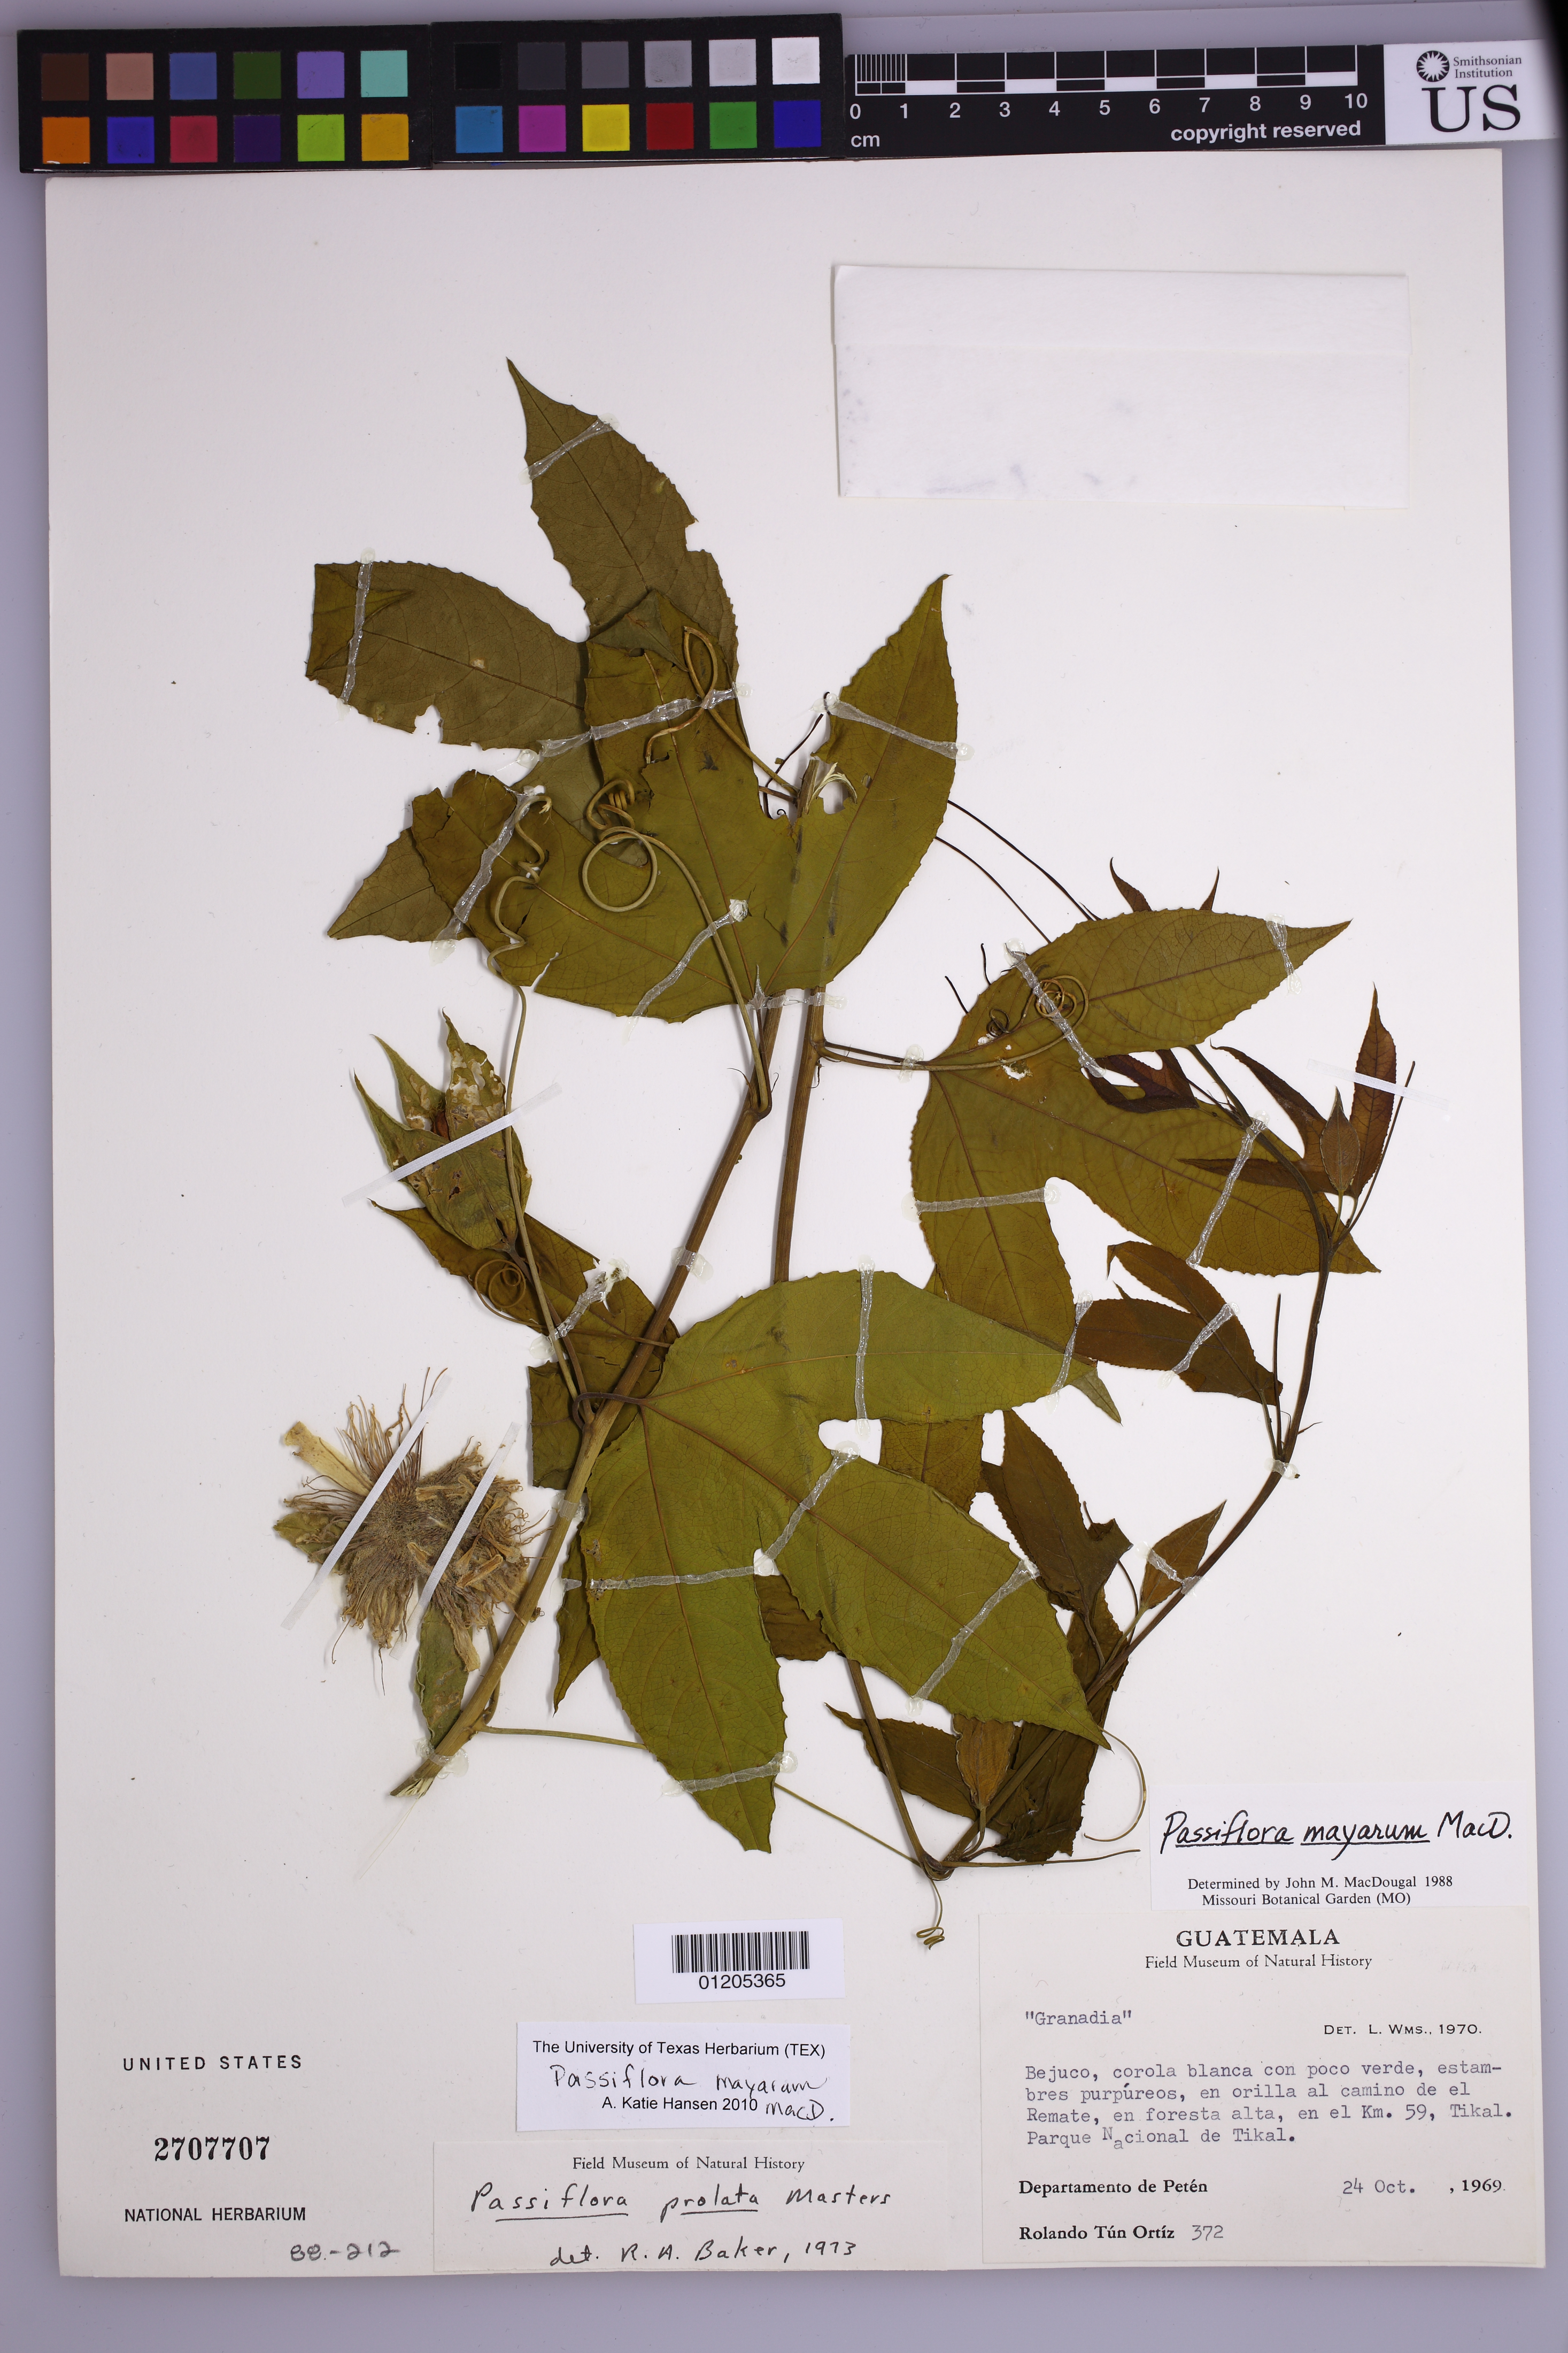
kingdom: Plantae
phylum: Tracheophyta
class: Magnoliopsida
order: Malpighiales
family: Passifloraceae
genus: Passiflora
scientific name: Passiflora mayarum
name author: MacDougal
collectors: R. Tún Ortíz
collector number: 372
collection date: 1969-10-24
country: Guatemala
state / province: El Petén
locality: Remote, en foresta alta, en el Km. 59, Tikal. Parque Nacional de Tikal.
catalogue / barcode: US 2707707